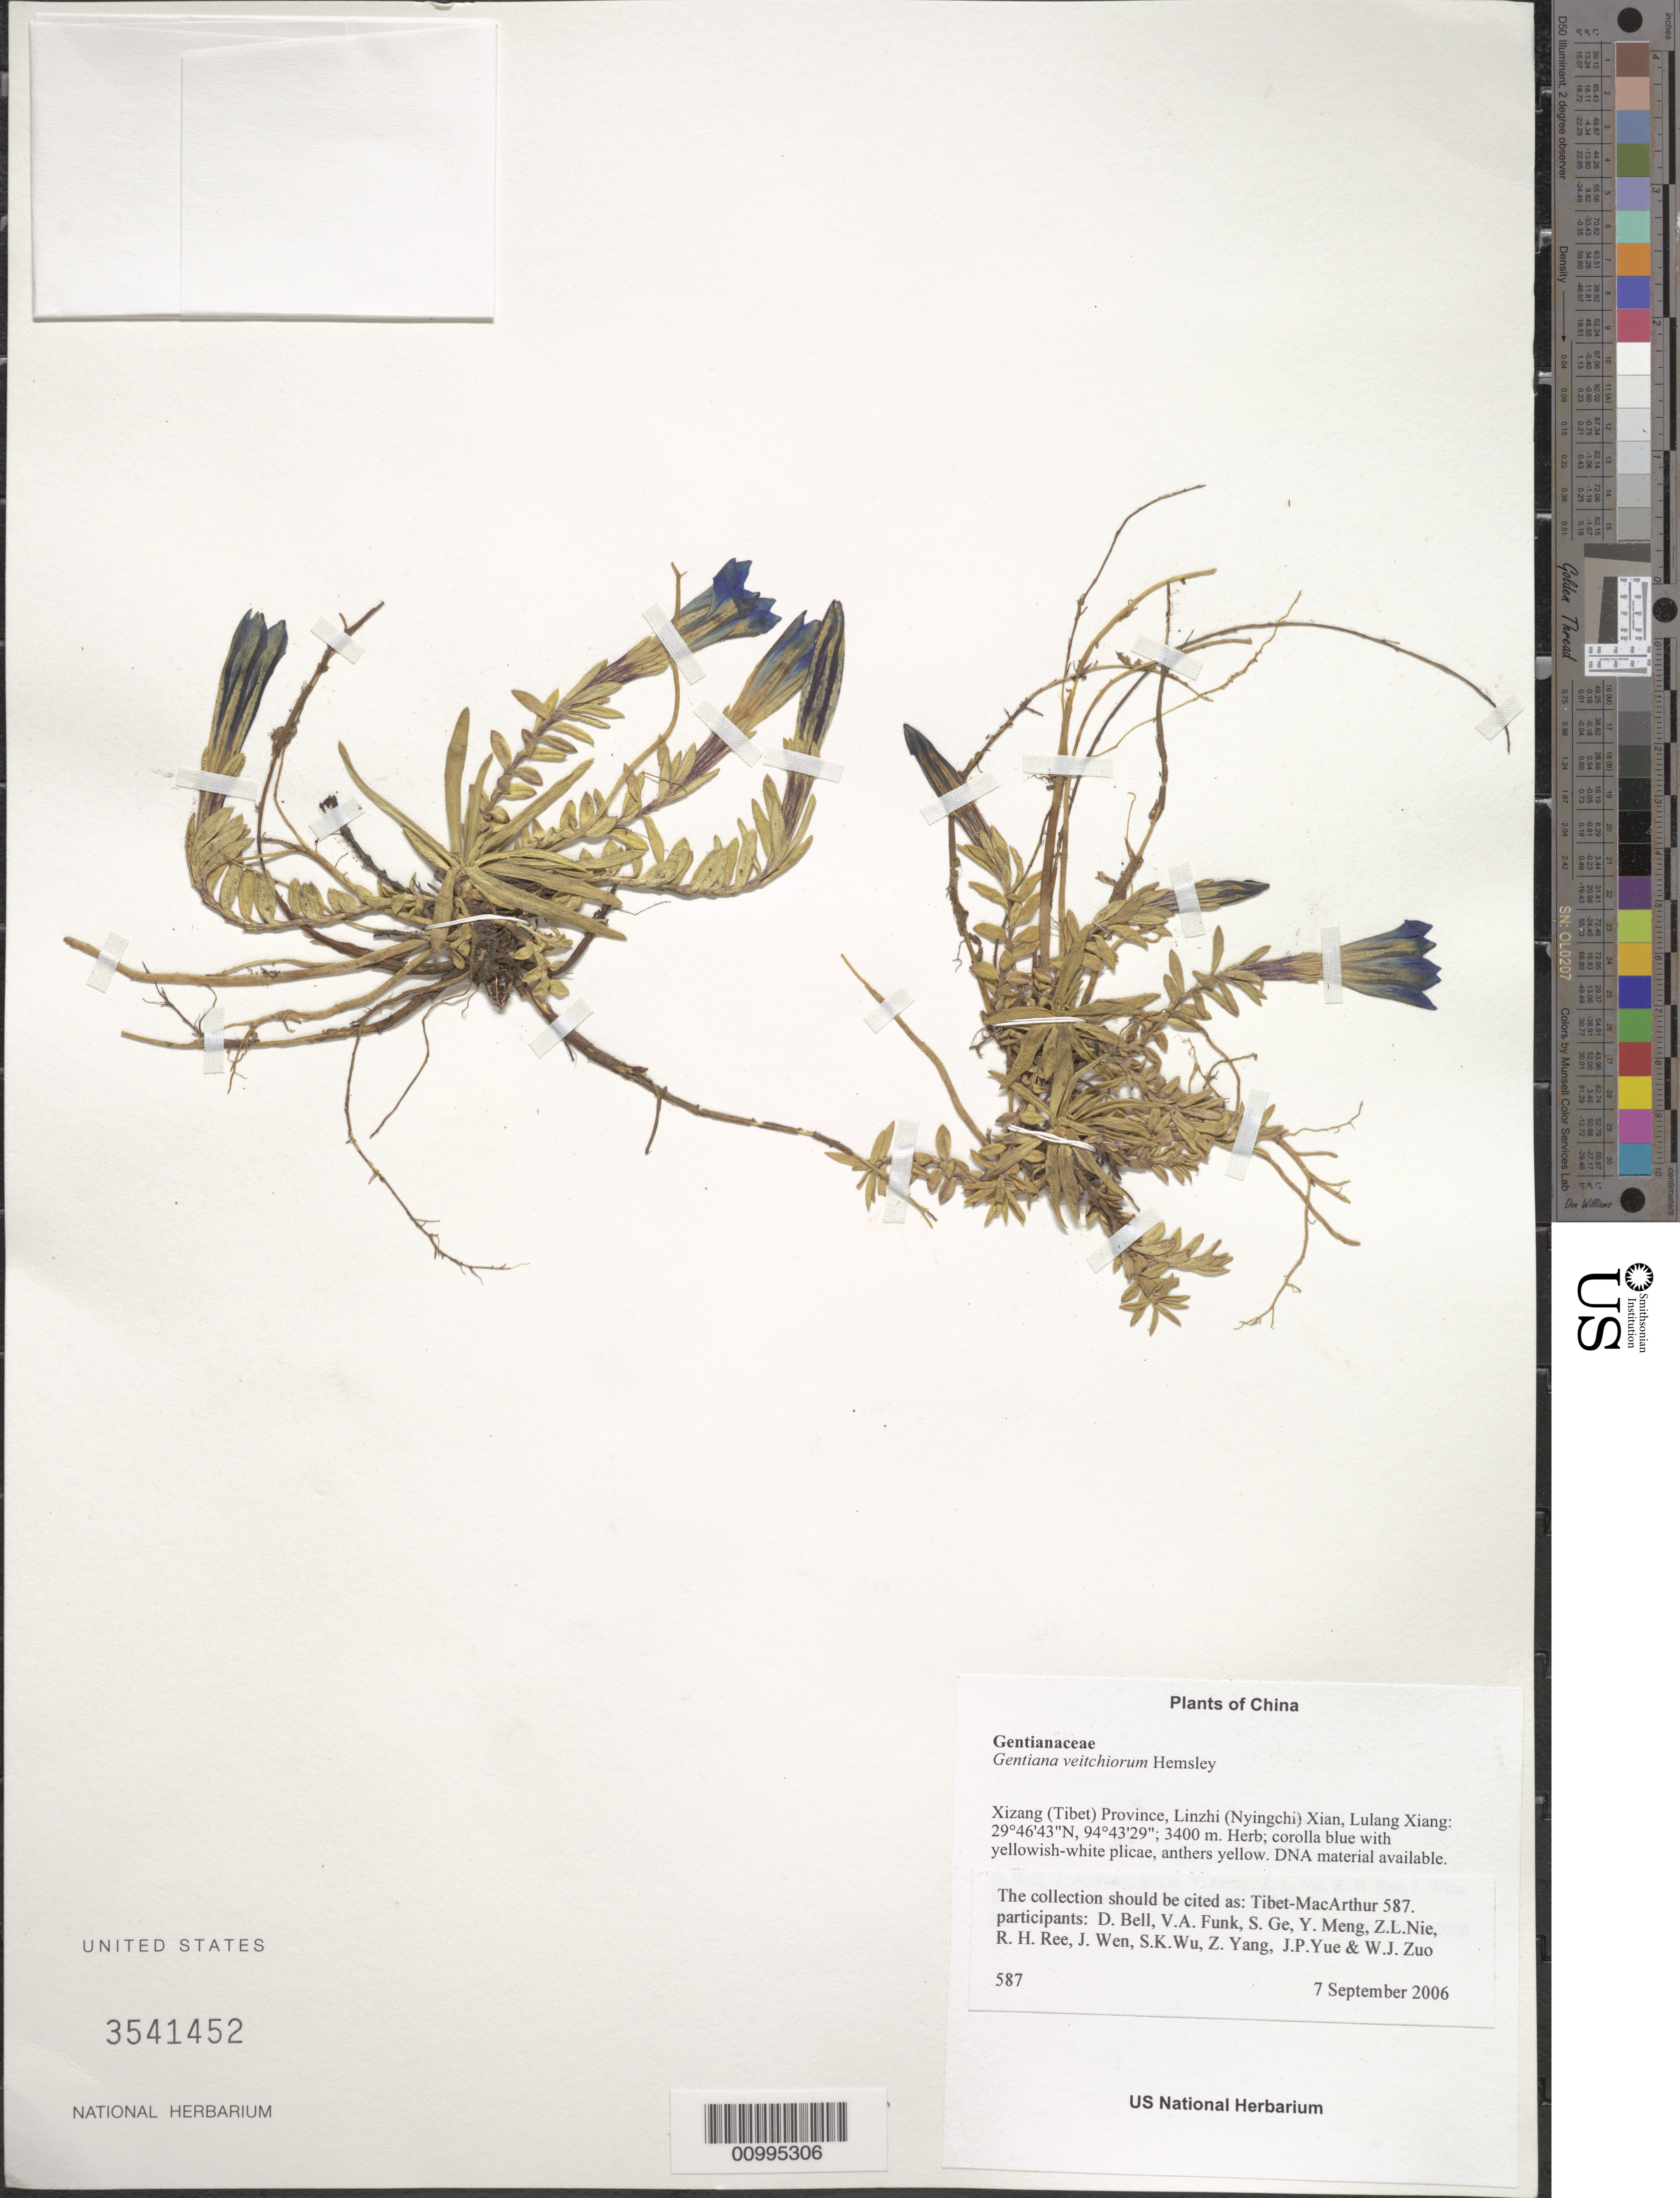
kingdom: Plantae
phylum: Tracheophyta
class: Magnoliopsida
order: Gentianales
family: Gentianaceae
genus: Gentiana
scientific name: Gentiana veitchiorum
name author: Hemsl.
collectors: Tibet-MacArthur, D. A. Bell, V. Funk, S. Ge, Y. Meng, Z. Nie, R. Ree, J. Wen, S. K. Wu, Z. Yang, J. Yue & W. Zuo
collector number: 587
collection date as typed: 07 Sep 2006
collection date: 2006-09-07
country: China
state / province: Xizang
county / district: Linzhi (Nyingchi) Xian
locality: Lulang Xiang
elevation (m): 3400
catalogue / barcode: US 3541452